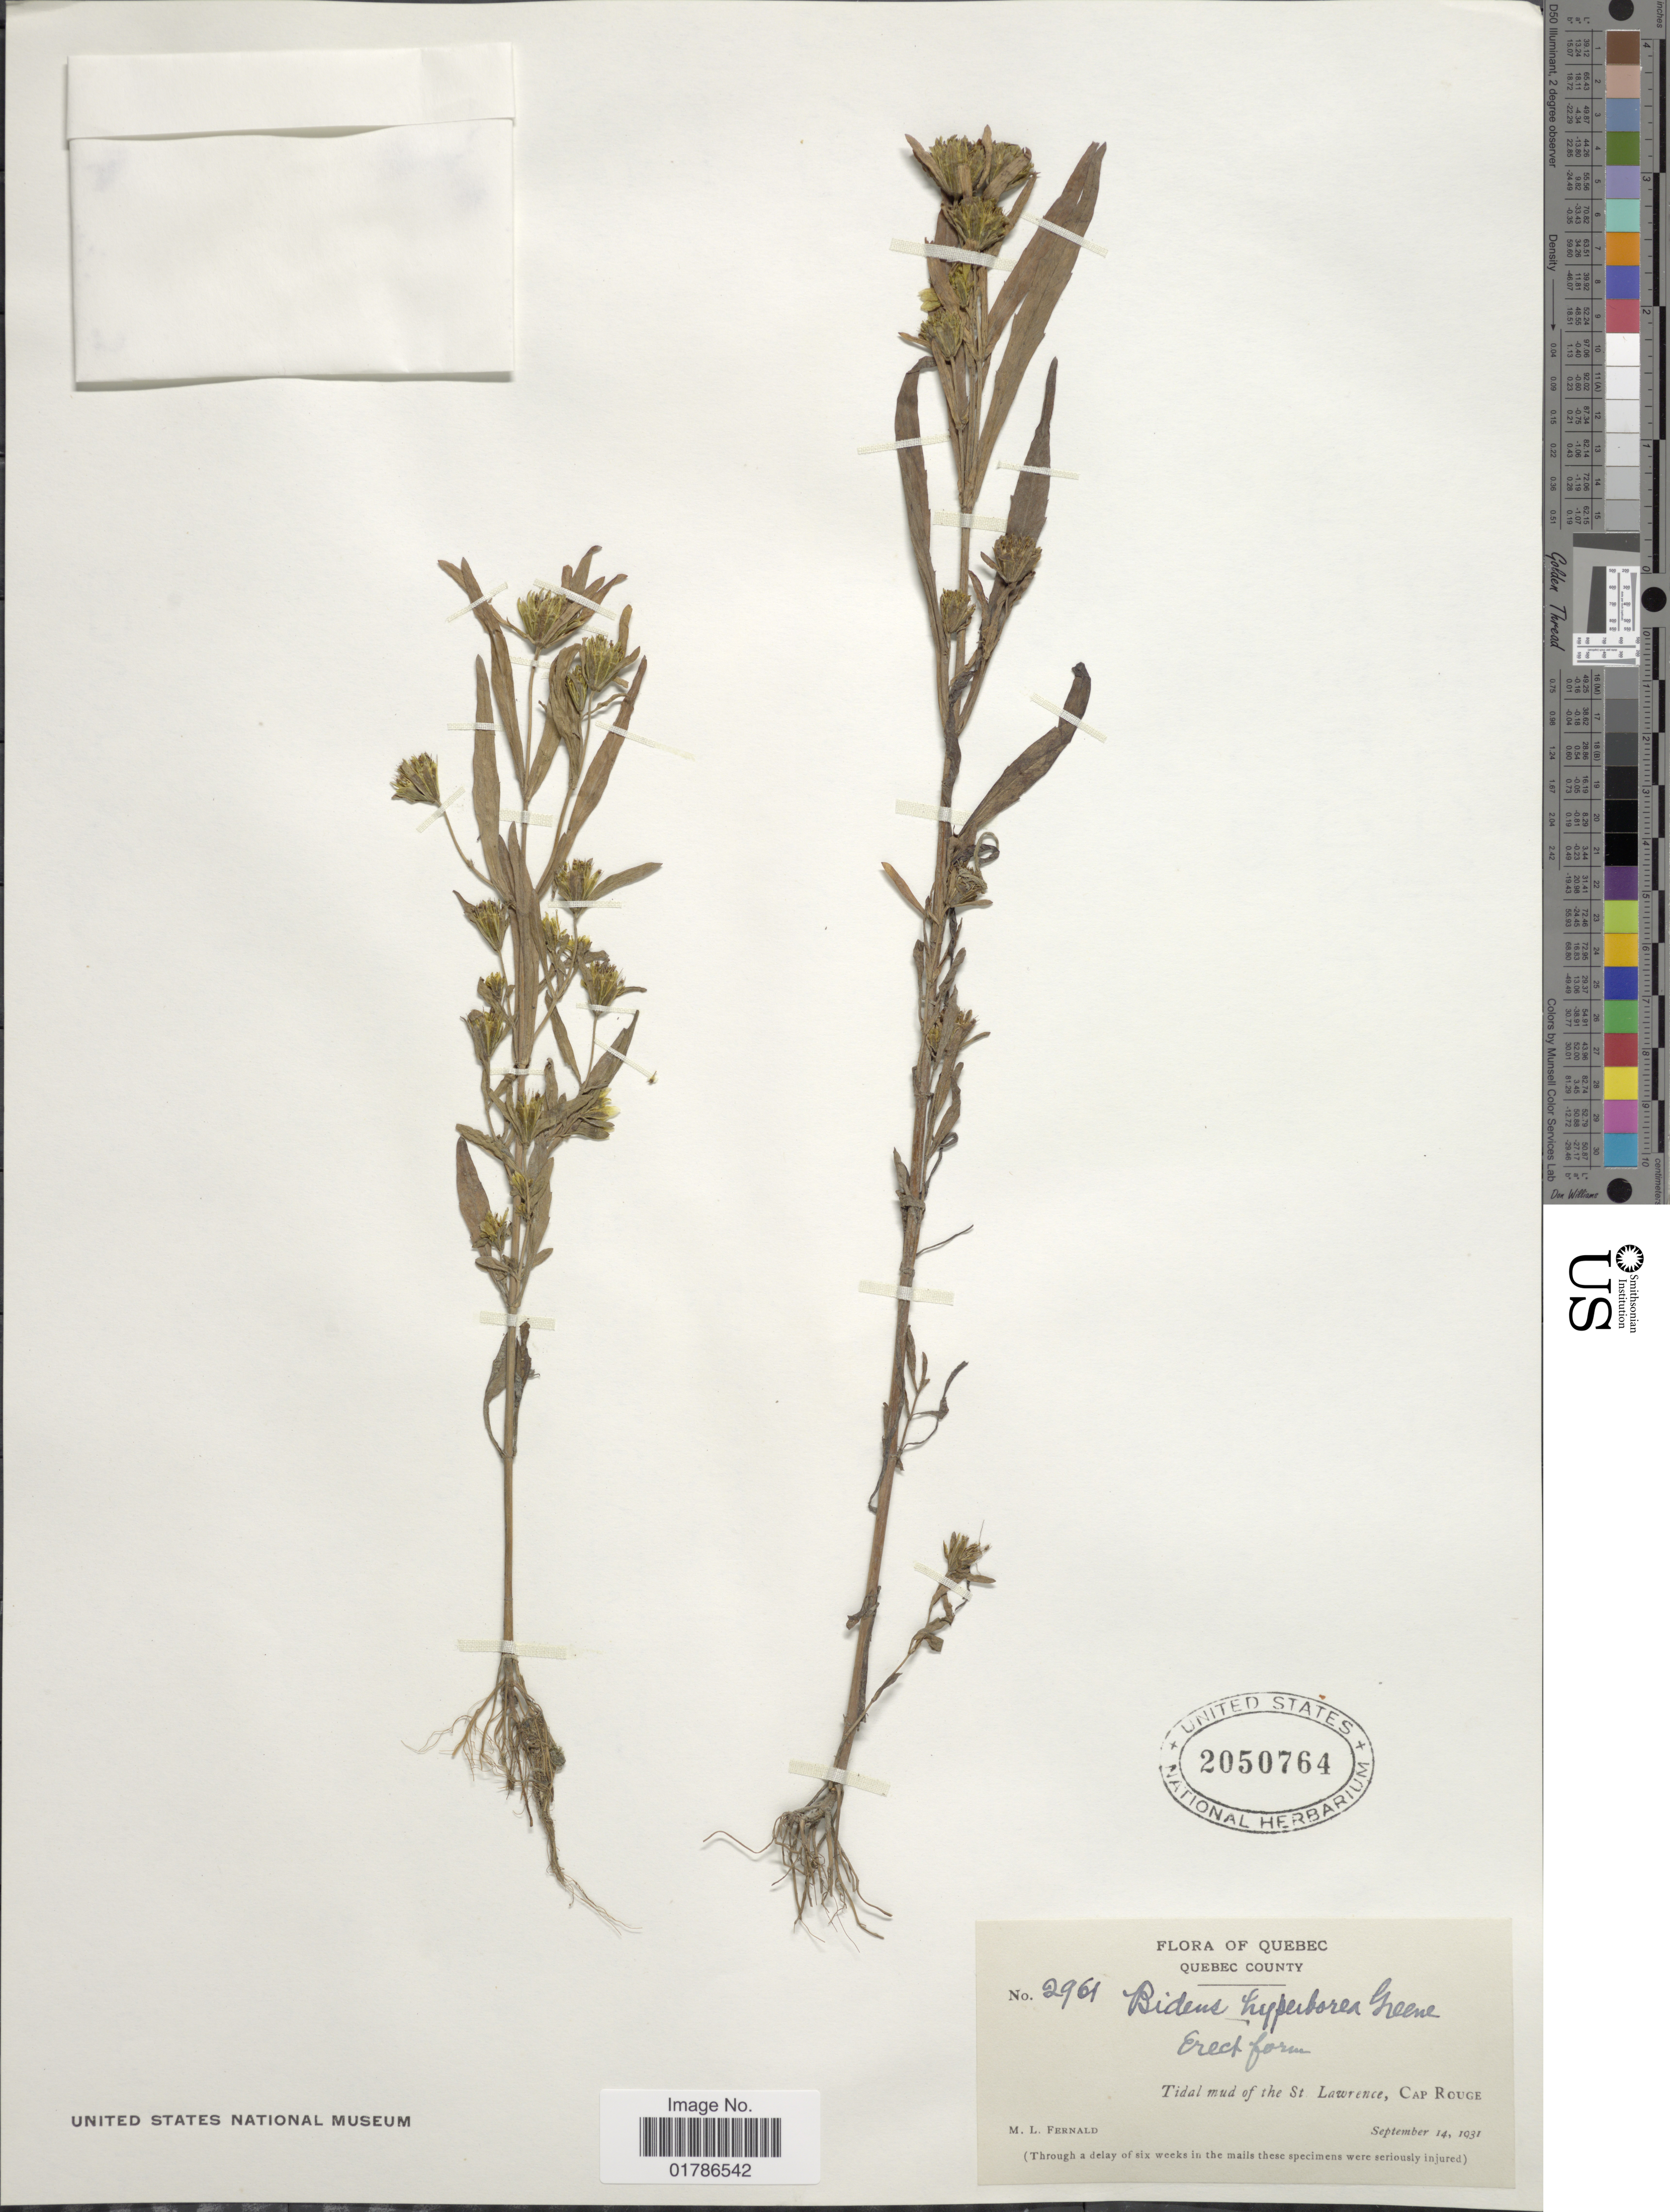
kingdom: Plantae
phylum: Tracheophyta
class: Magnoliopsida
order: Asterales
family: Asteraceae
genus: Bidens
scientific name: Bidens hyperborea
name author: Greene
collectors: M. L. Fernald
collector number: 2961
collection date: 1931-09-14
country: Canada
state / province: Quebec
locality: Quebec County, Tidal mud of the St. Lawrence, Cap Rouge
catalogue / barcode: US 2050764